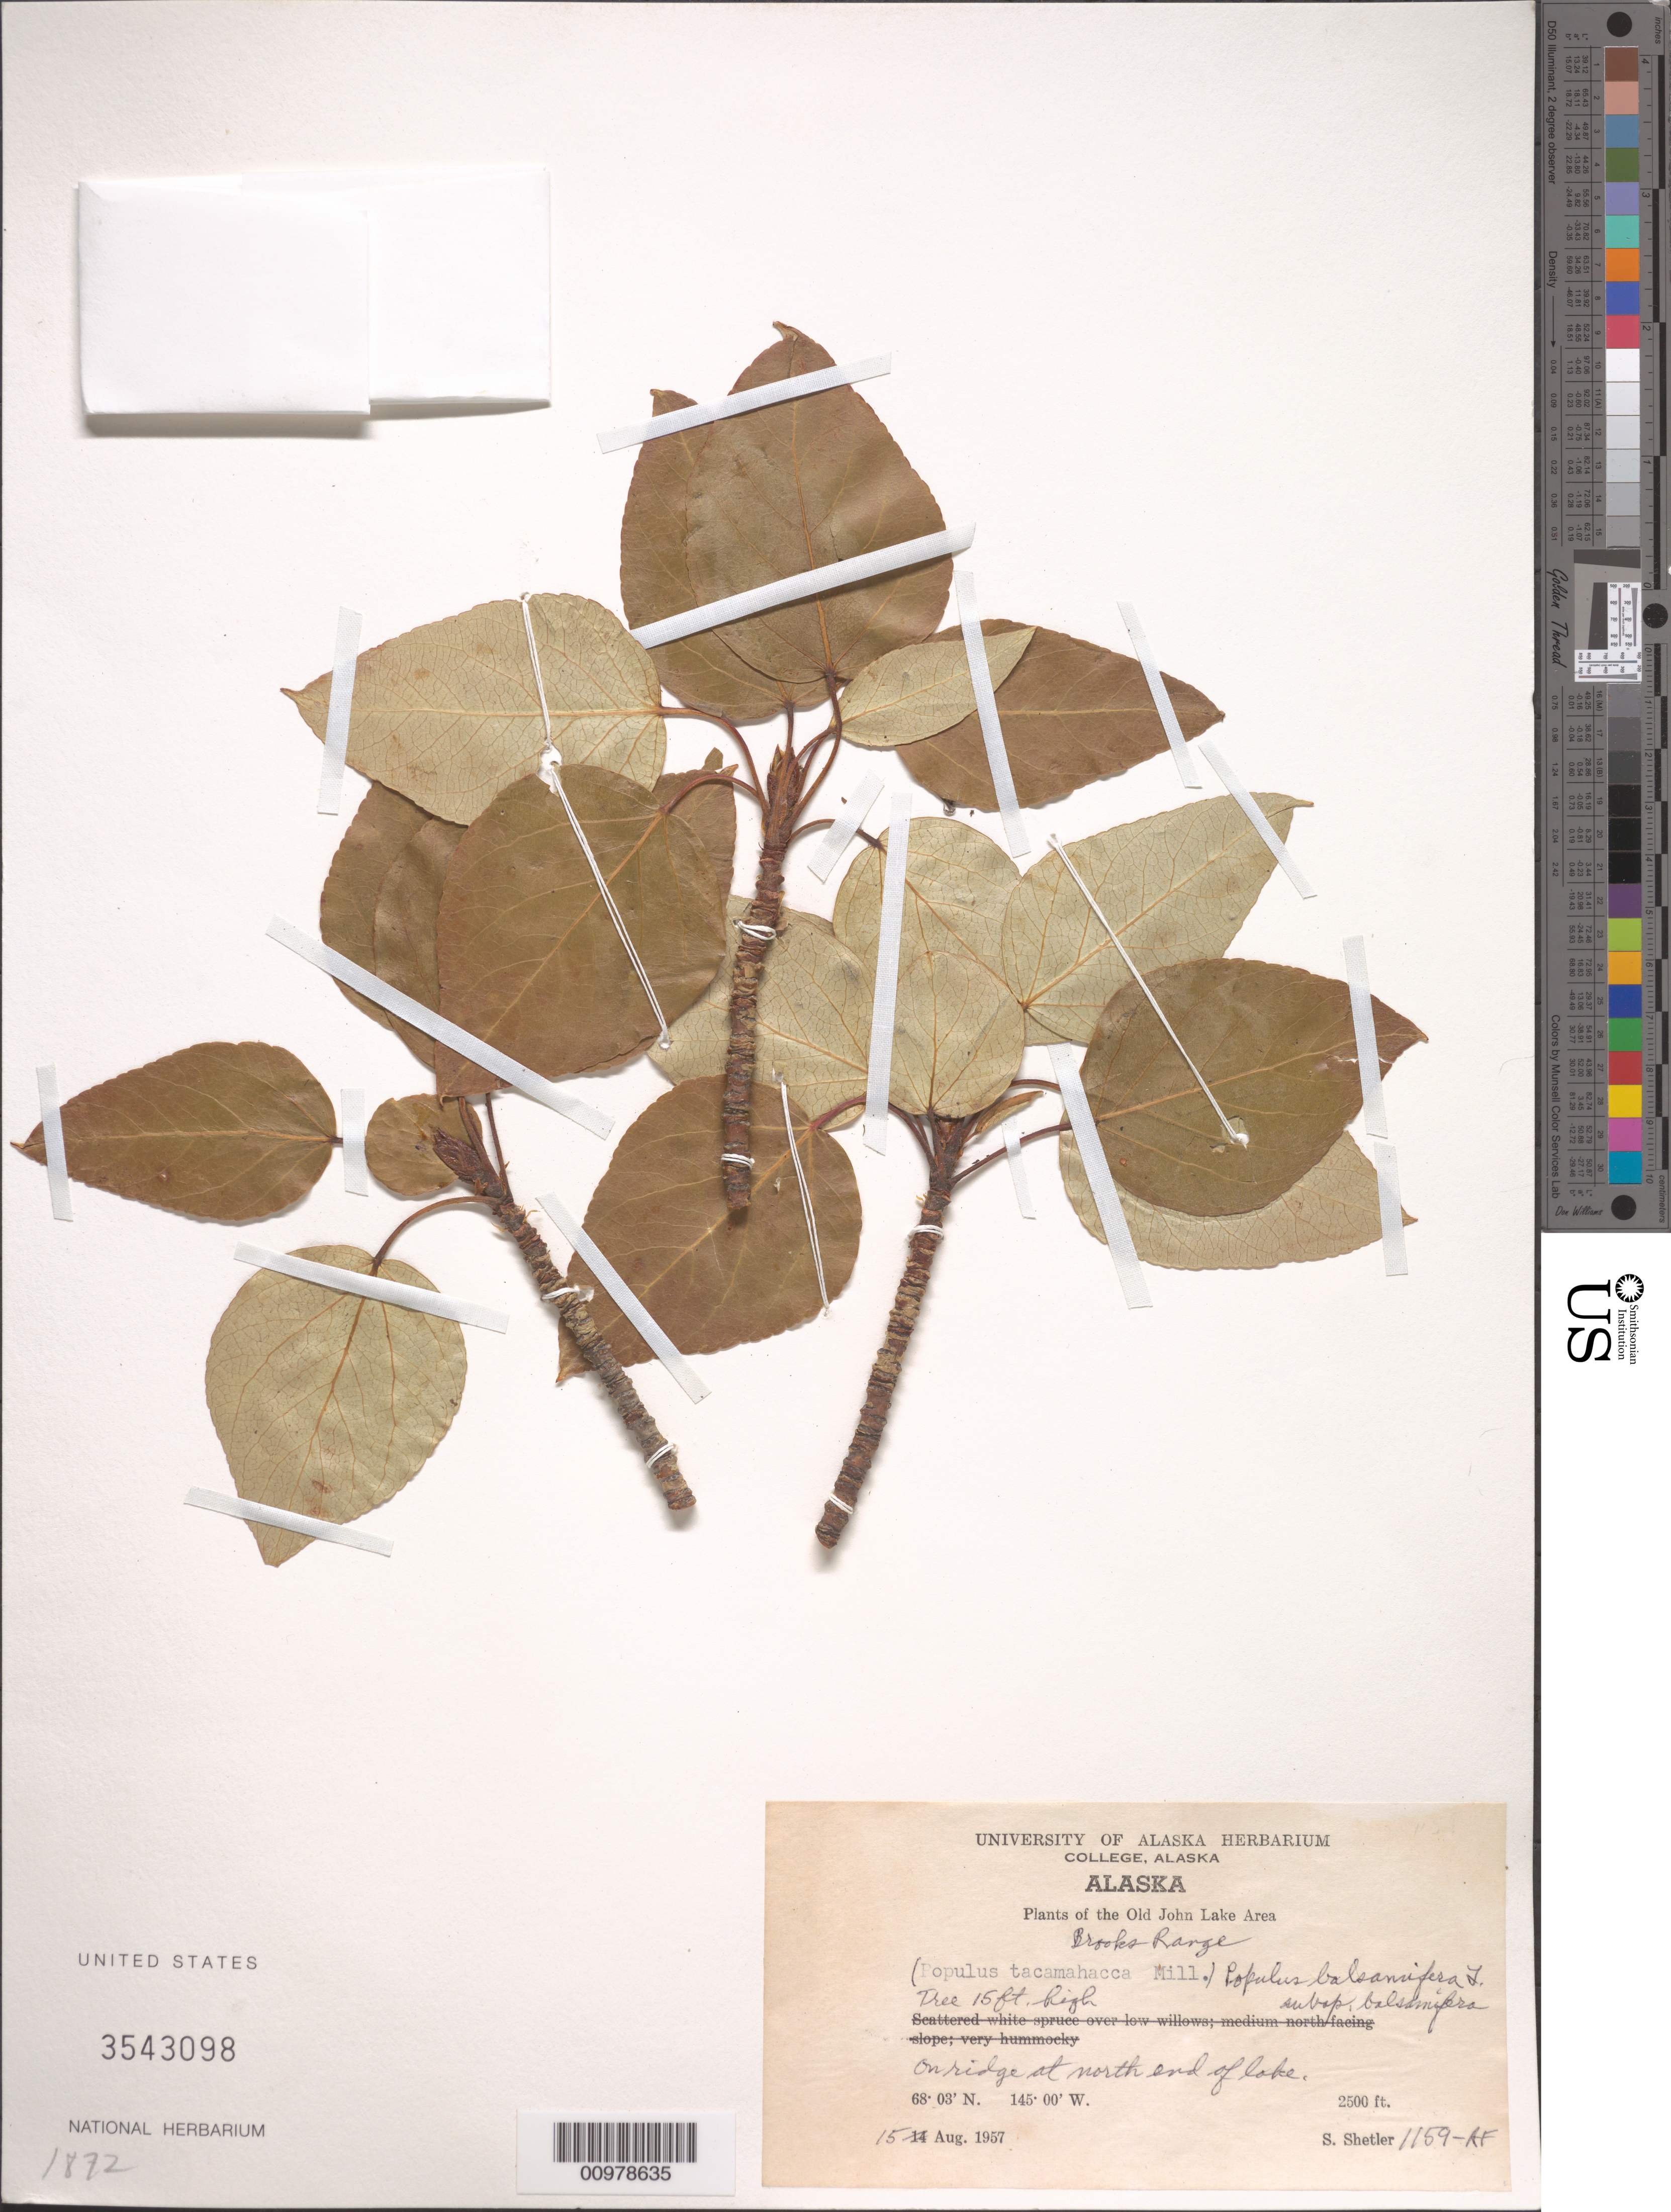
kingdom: Plantae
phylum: Tracheophyta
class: Magnoliopsida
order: Malpighiales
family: Salicaceae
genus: Populus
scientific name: Populus balsamifera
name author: L.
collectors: S. Shetler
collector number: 1159-AF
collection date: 1957-08-15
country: United States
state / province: Alaska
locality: The Old John Lake Area. Brooke Range. On ridge at north end of lake.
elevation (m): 762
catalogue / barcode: US 3543098